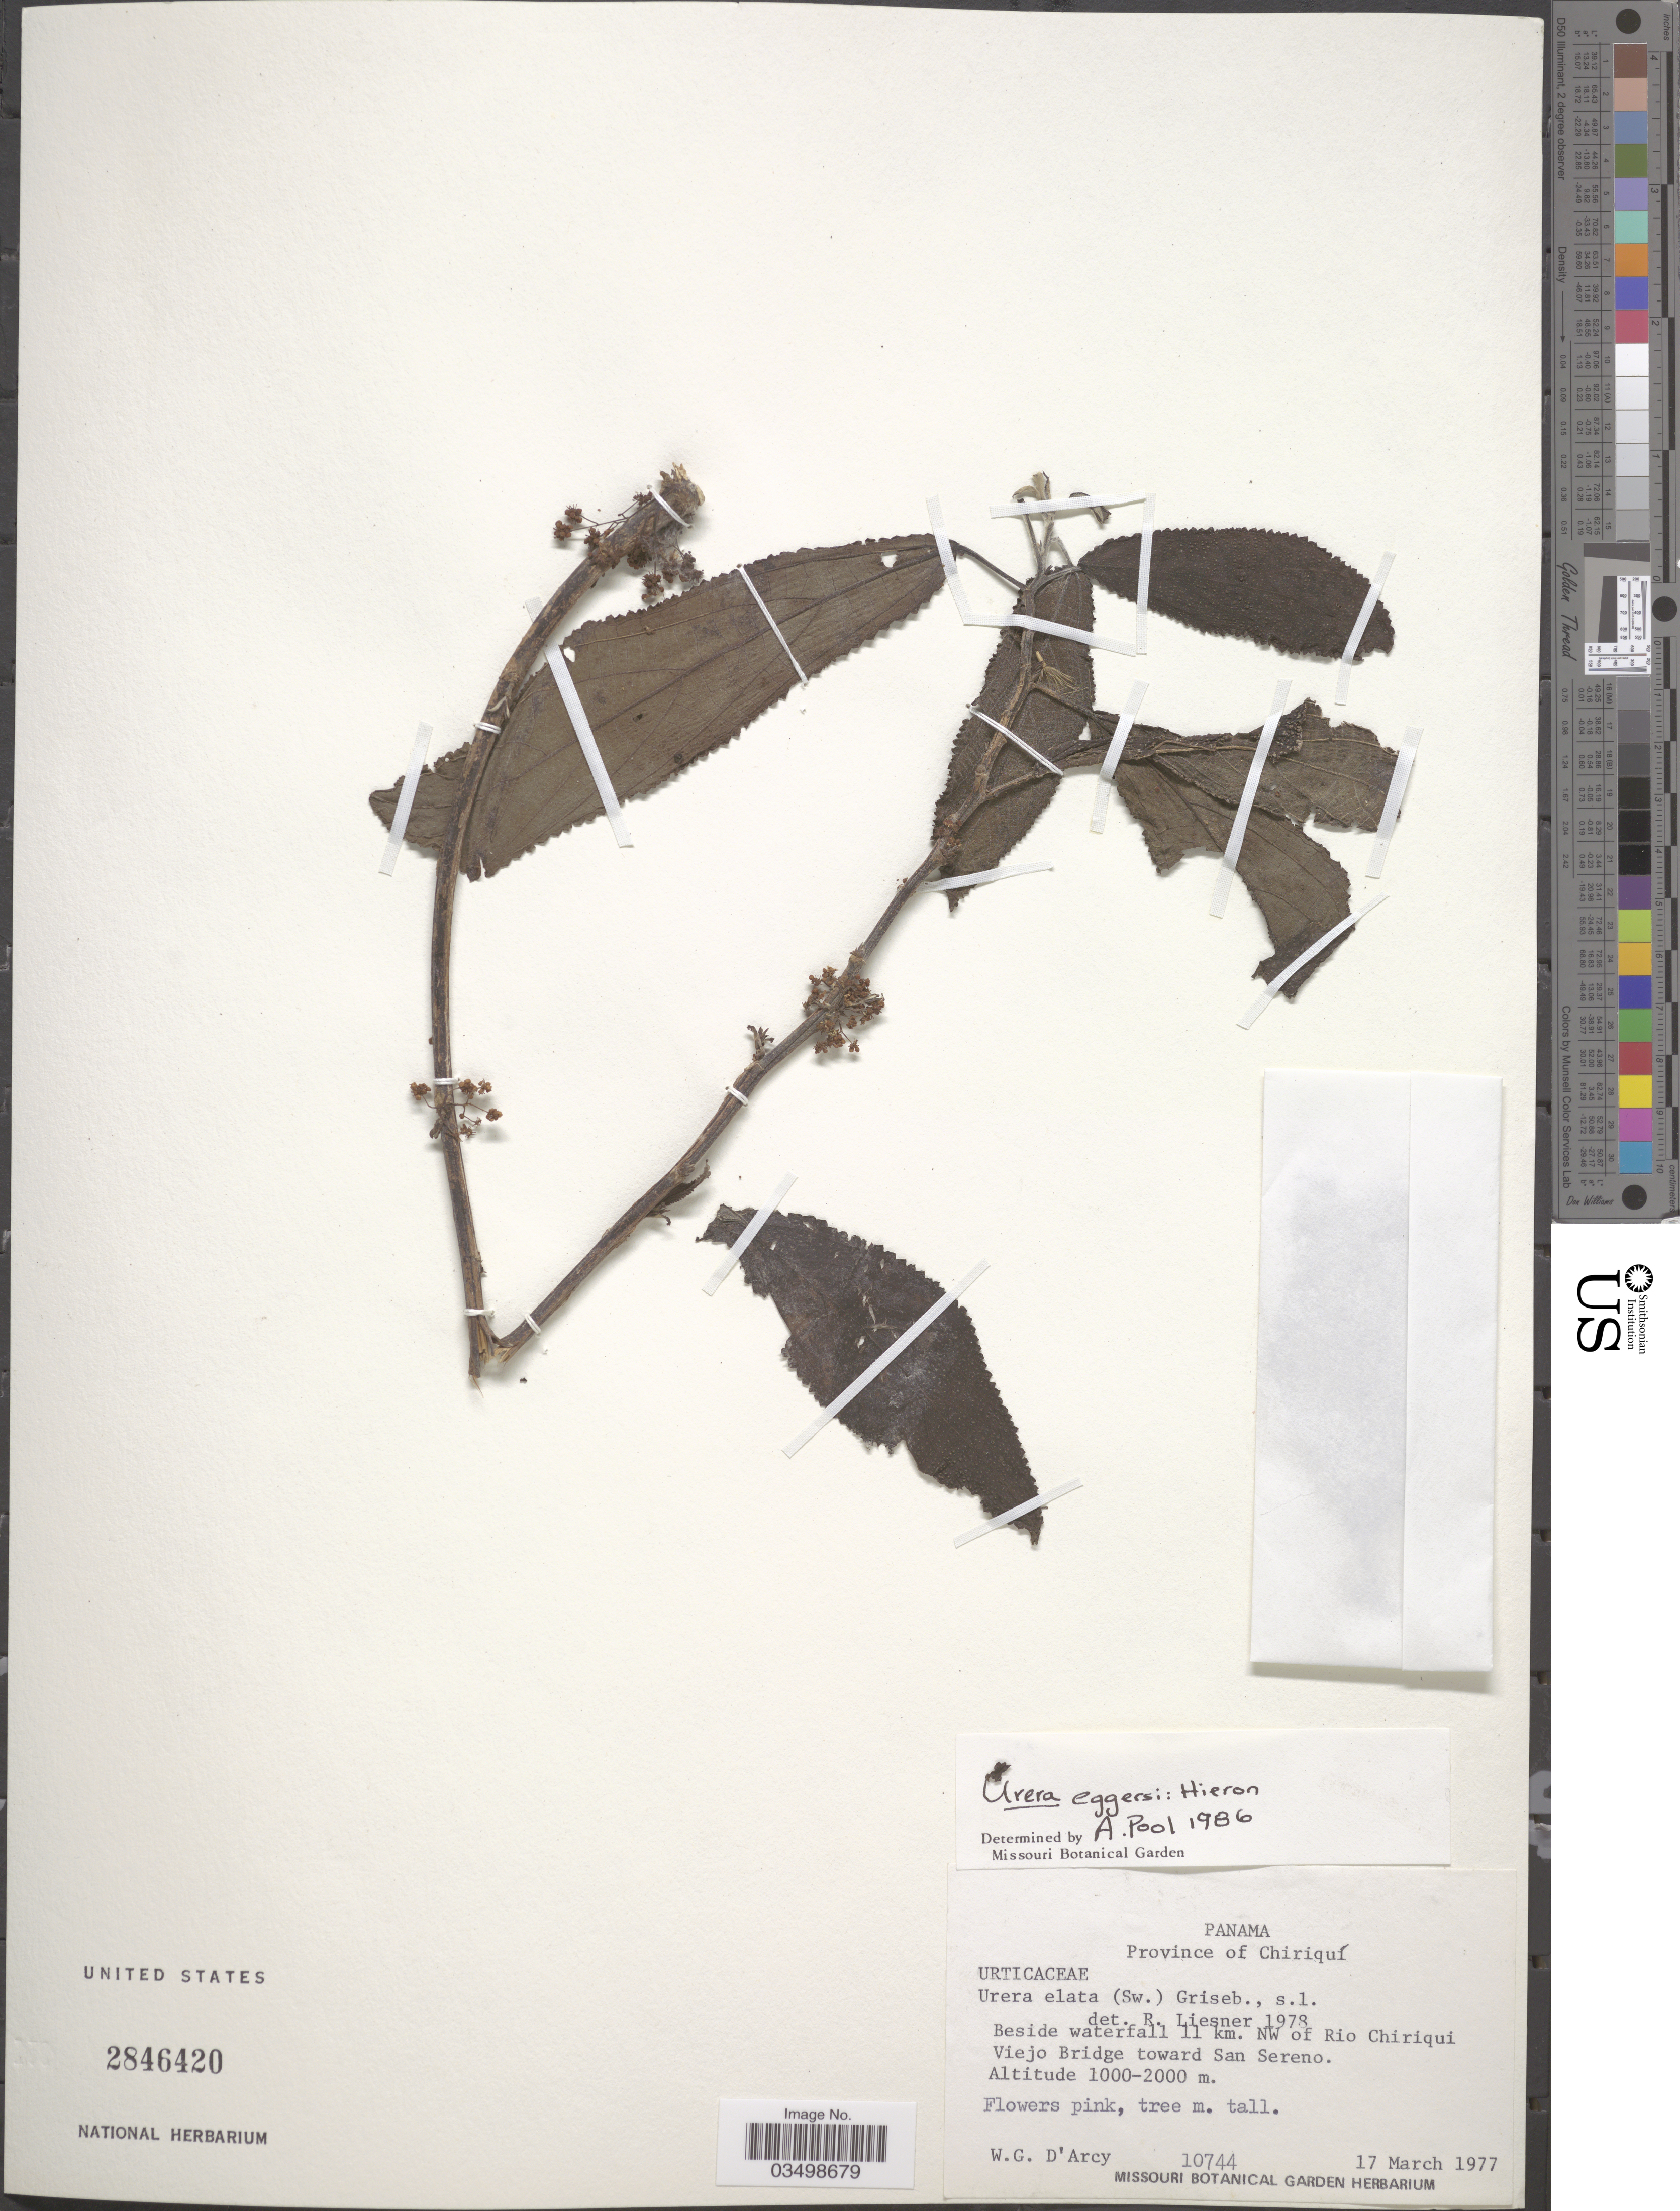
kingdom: Plantae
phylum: Tracheophyta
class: Magnoliopsida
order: Rosales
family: Urticaceae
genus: Urera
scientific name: Urera simplex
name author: Wedd.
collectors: W. G. D'Arcy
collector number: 10744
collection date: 1977-03-17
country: Panama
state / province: Chiriqui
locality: Beside waterfall 11 km. NW of Rio Chiriqui Viejo Bridge toward San Sereno.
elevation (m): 1000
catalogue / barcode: US 2846420